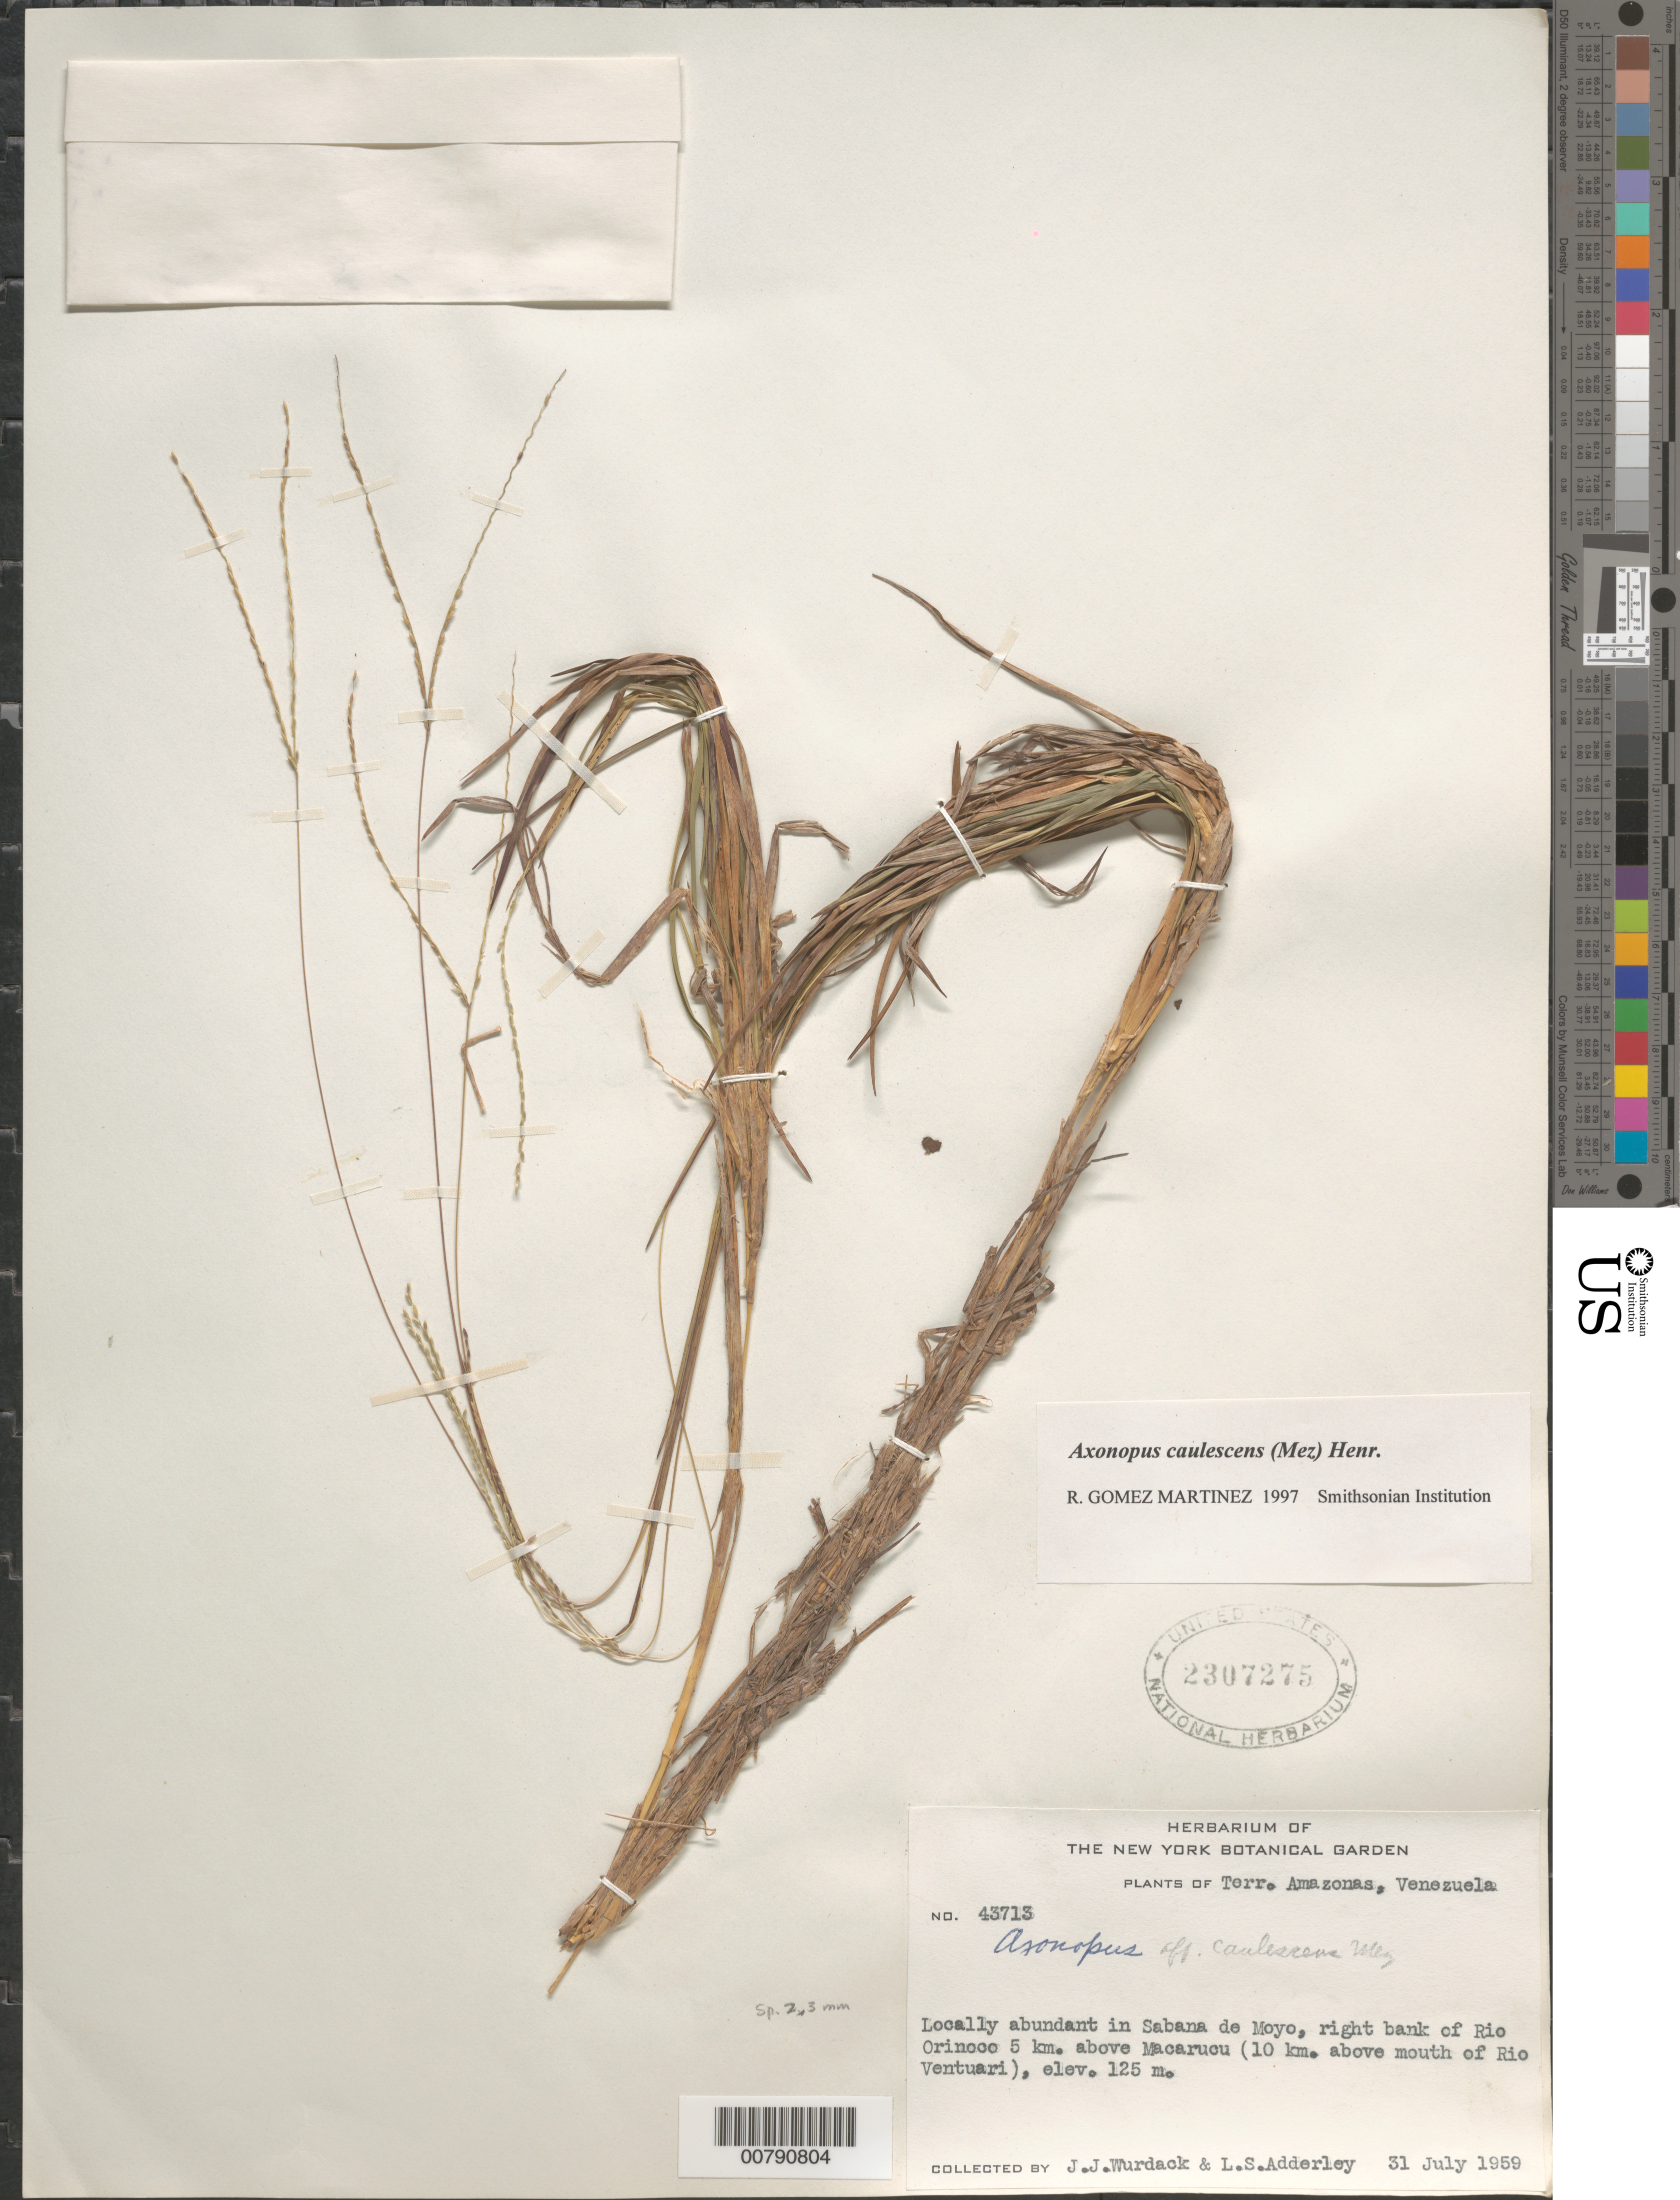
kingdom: Plantae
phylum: Tracheophyta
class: Liliopsida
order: Poales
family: Poaceae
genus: Axonopus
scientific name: Axonopus caulescens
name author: (Mez) Henrickson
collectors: J. J. Wurdack & L. S. Adderley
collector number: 43713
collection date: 1959-07-31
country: Venezuela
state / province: Amazonas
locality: In Sabana de Moyo, right bank of Rio Orinoco 5 km. above Macarucu (10 km. above mouth of Rio Ventuari).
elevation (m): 125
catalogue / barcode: US 2307275